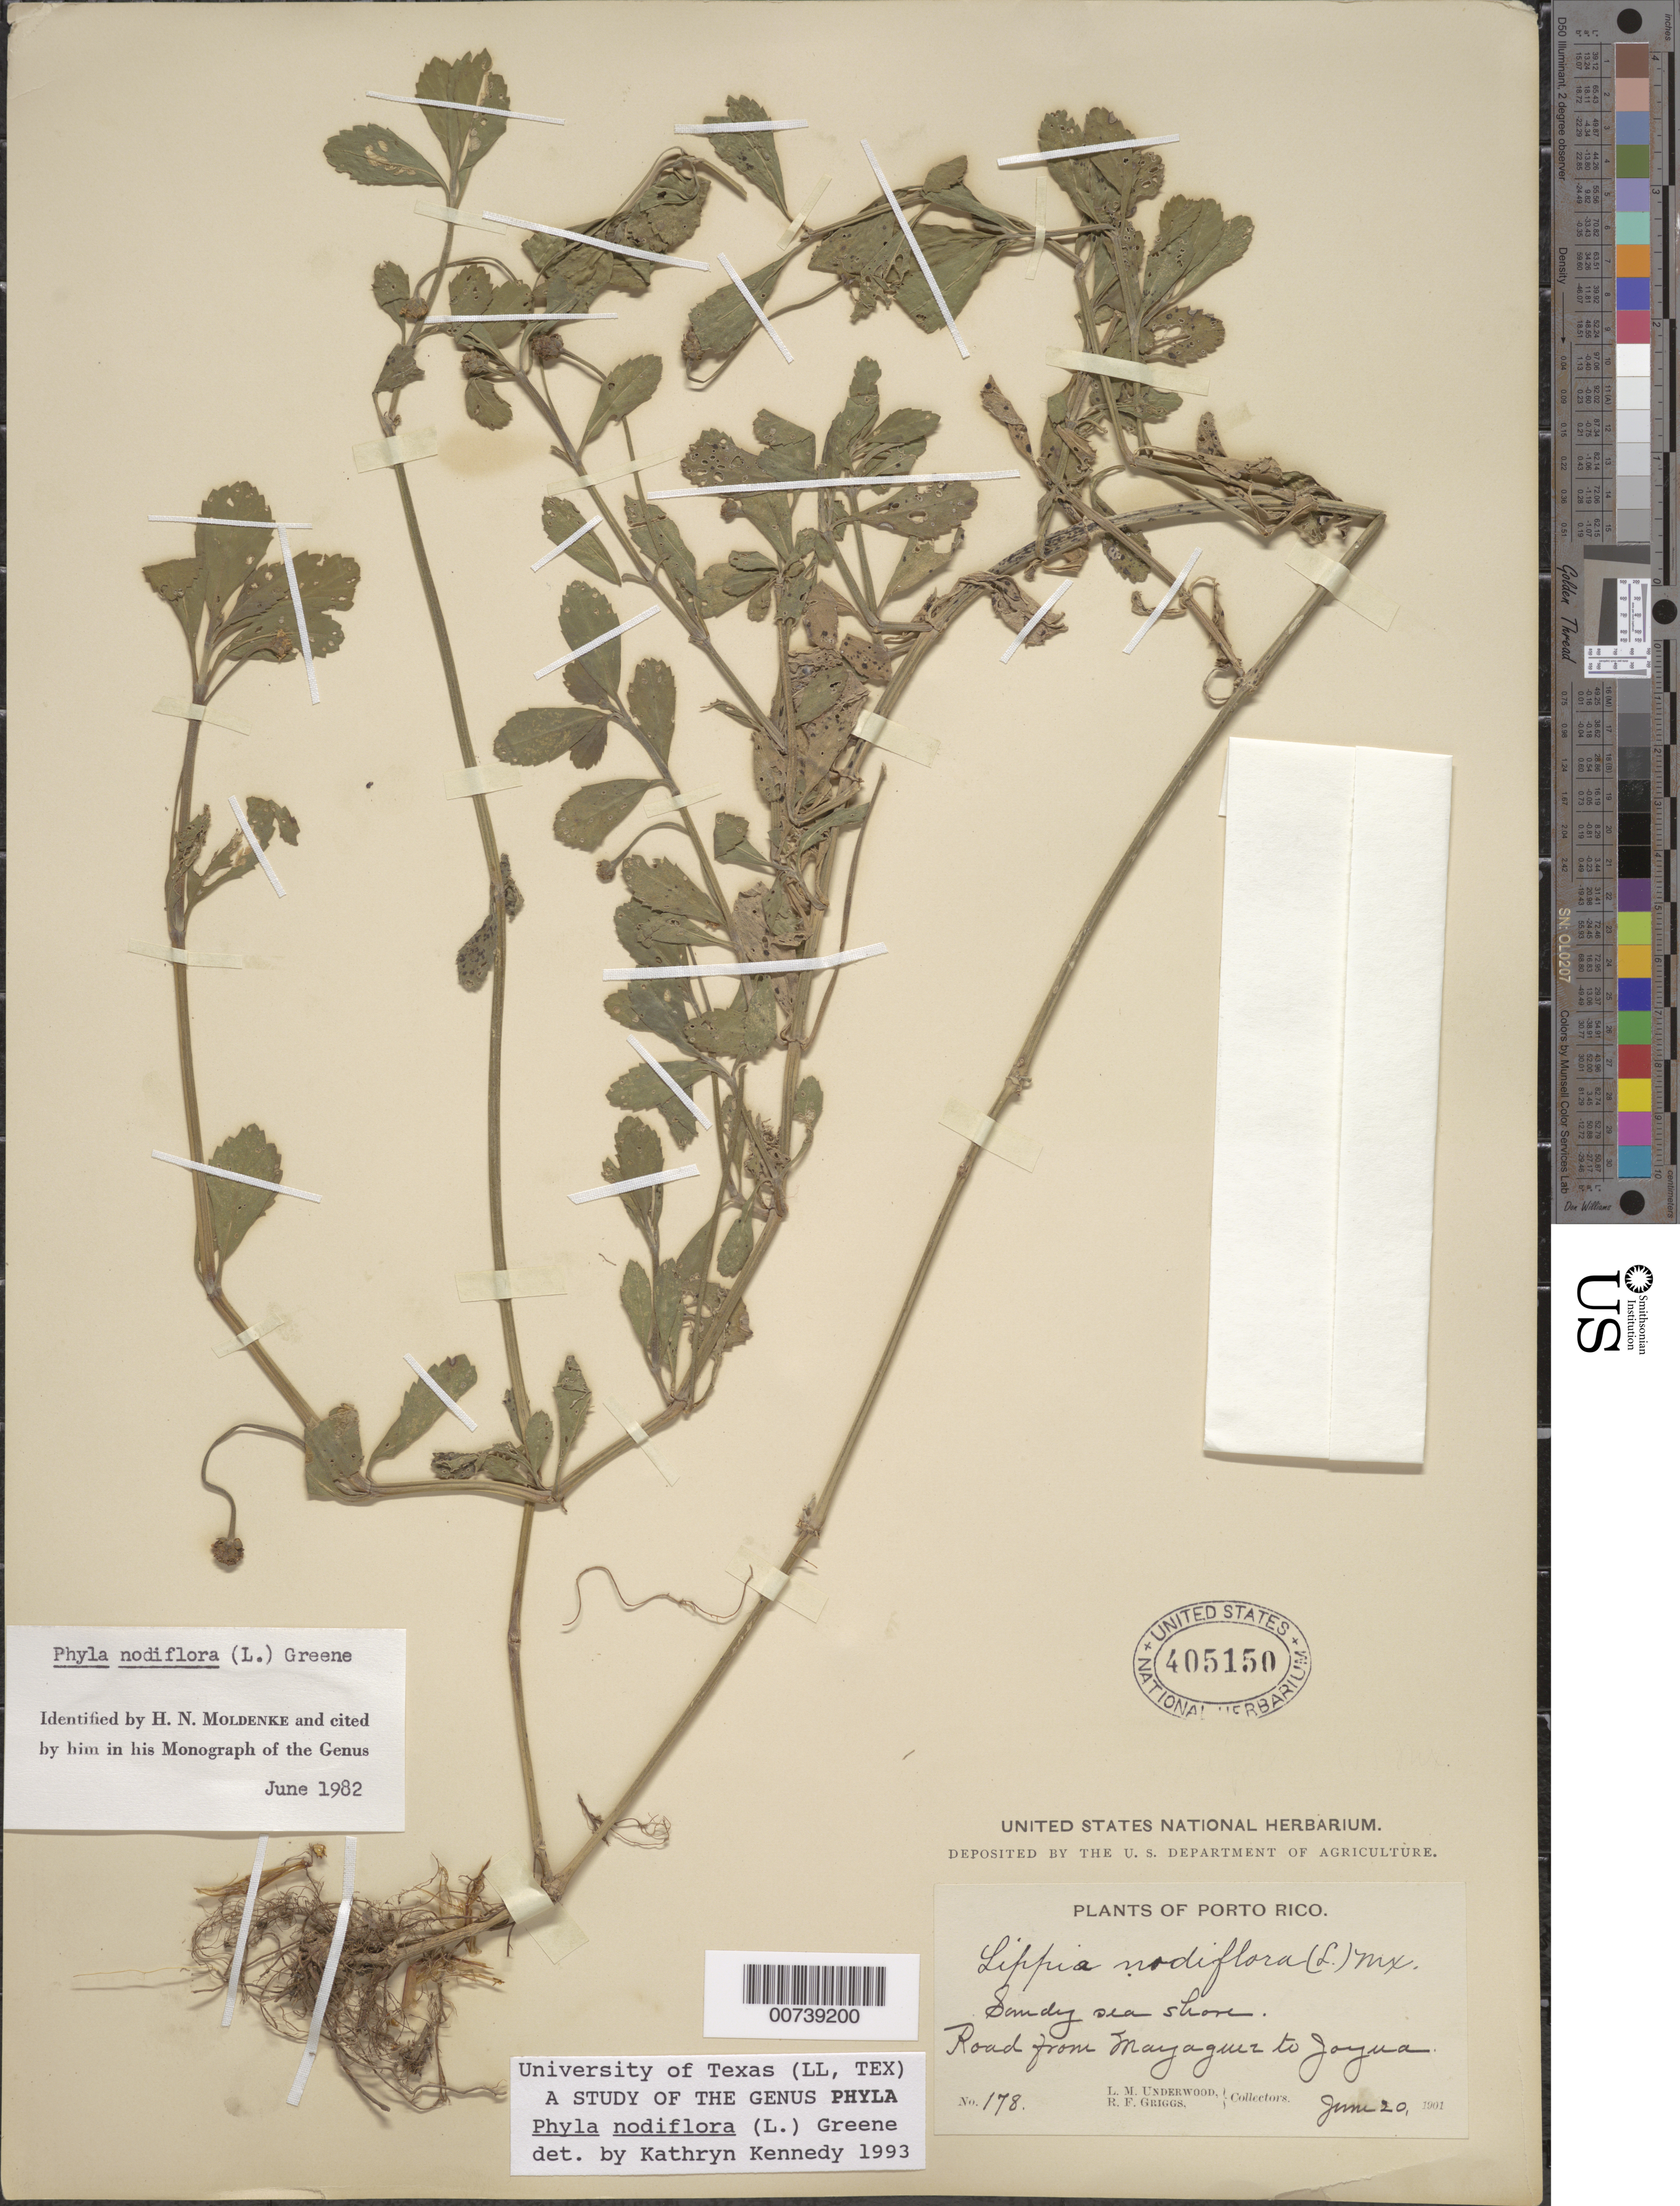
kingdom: Plantae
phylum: Tracheophyta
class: Magnoliopsida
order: Lamiales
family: Verbenaceae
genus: Phyla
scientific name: Phyla nodiflora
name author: (L.) Greene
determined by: Kennedy, K.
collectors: L. M. Underwood & R. F. Griggs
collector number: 178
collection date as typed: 20 Jun 1901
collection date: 1901-06-20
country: Puerto Rico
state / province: Mayagüez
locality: Road from mayaguez to Jayua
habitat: Sandy sea shore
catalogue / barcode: US 405150